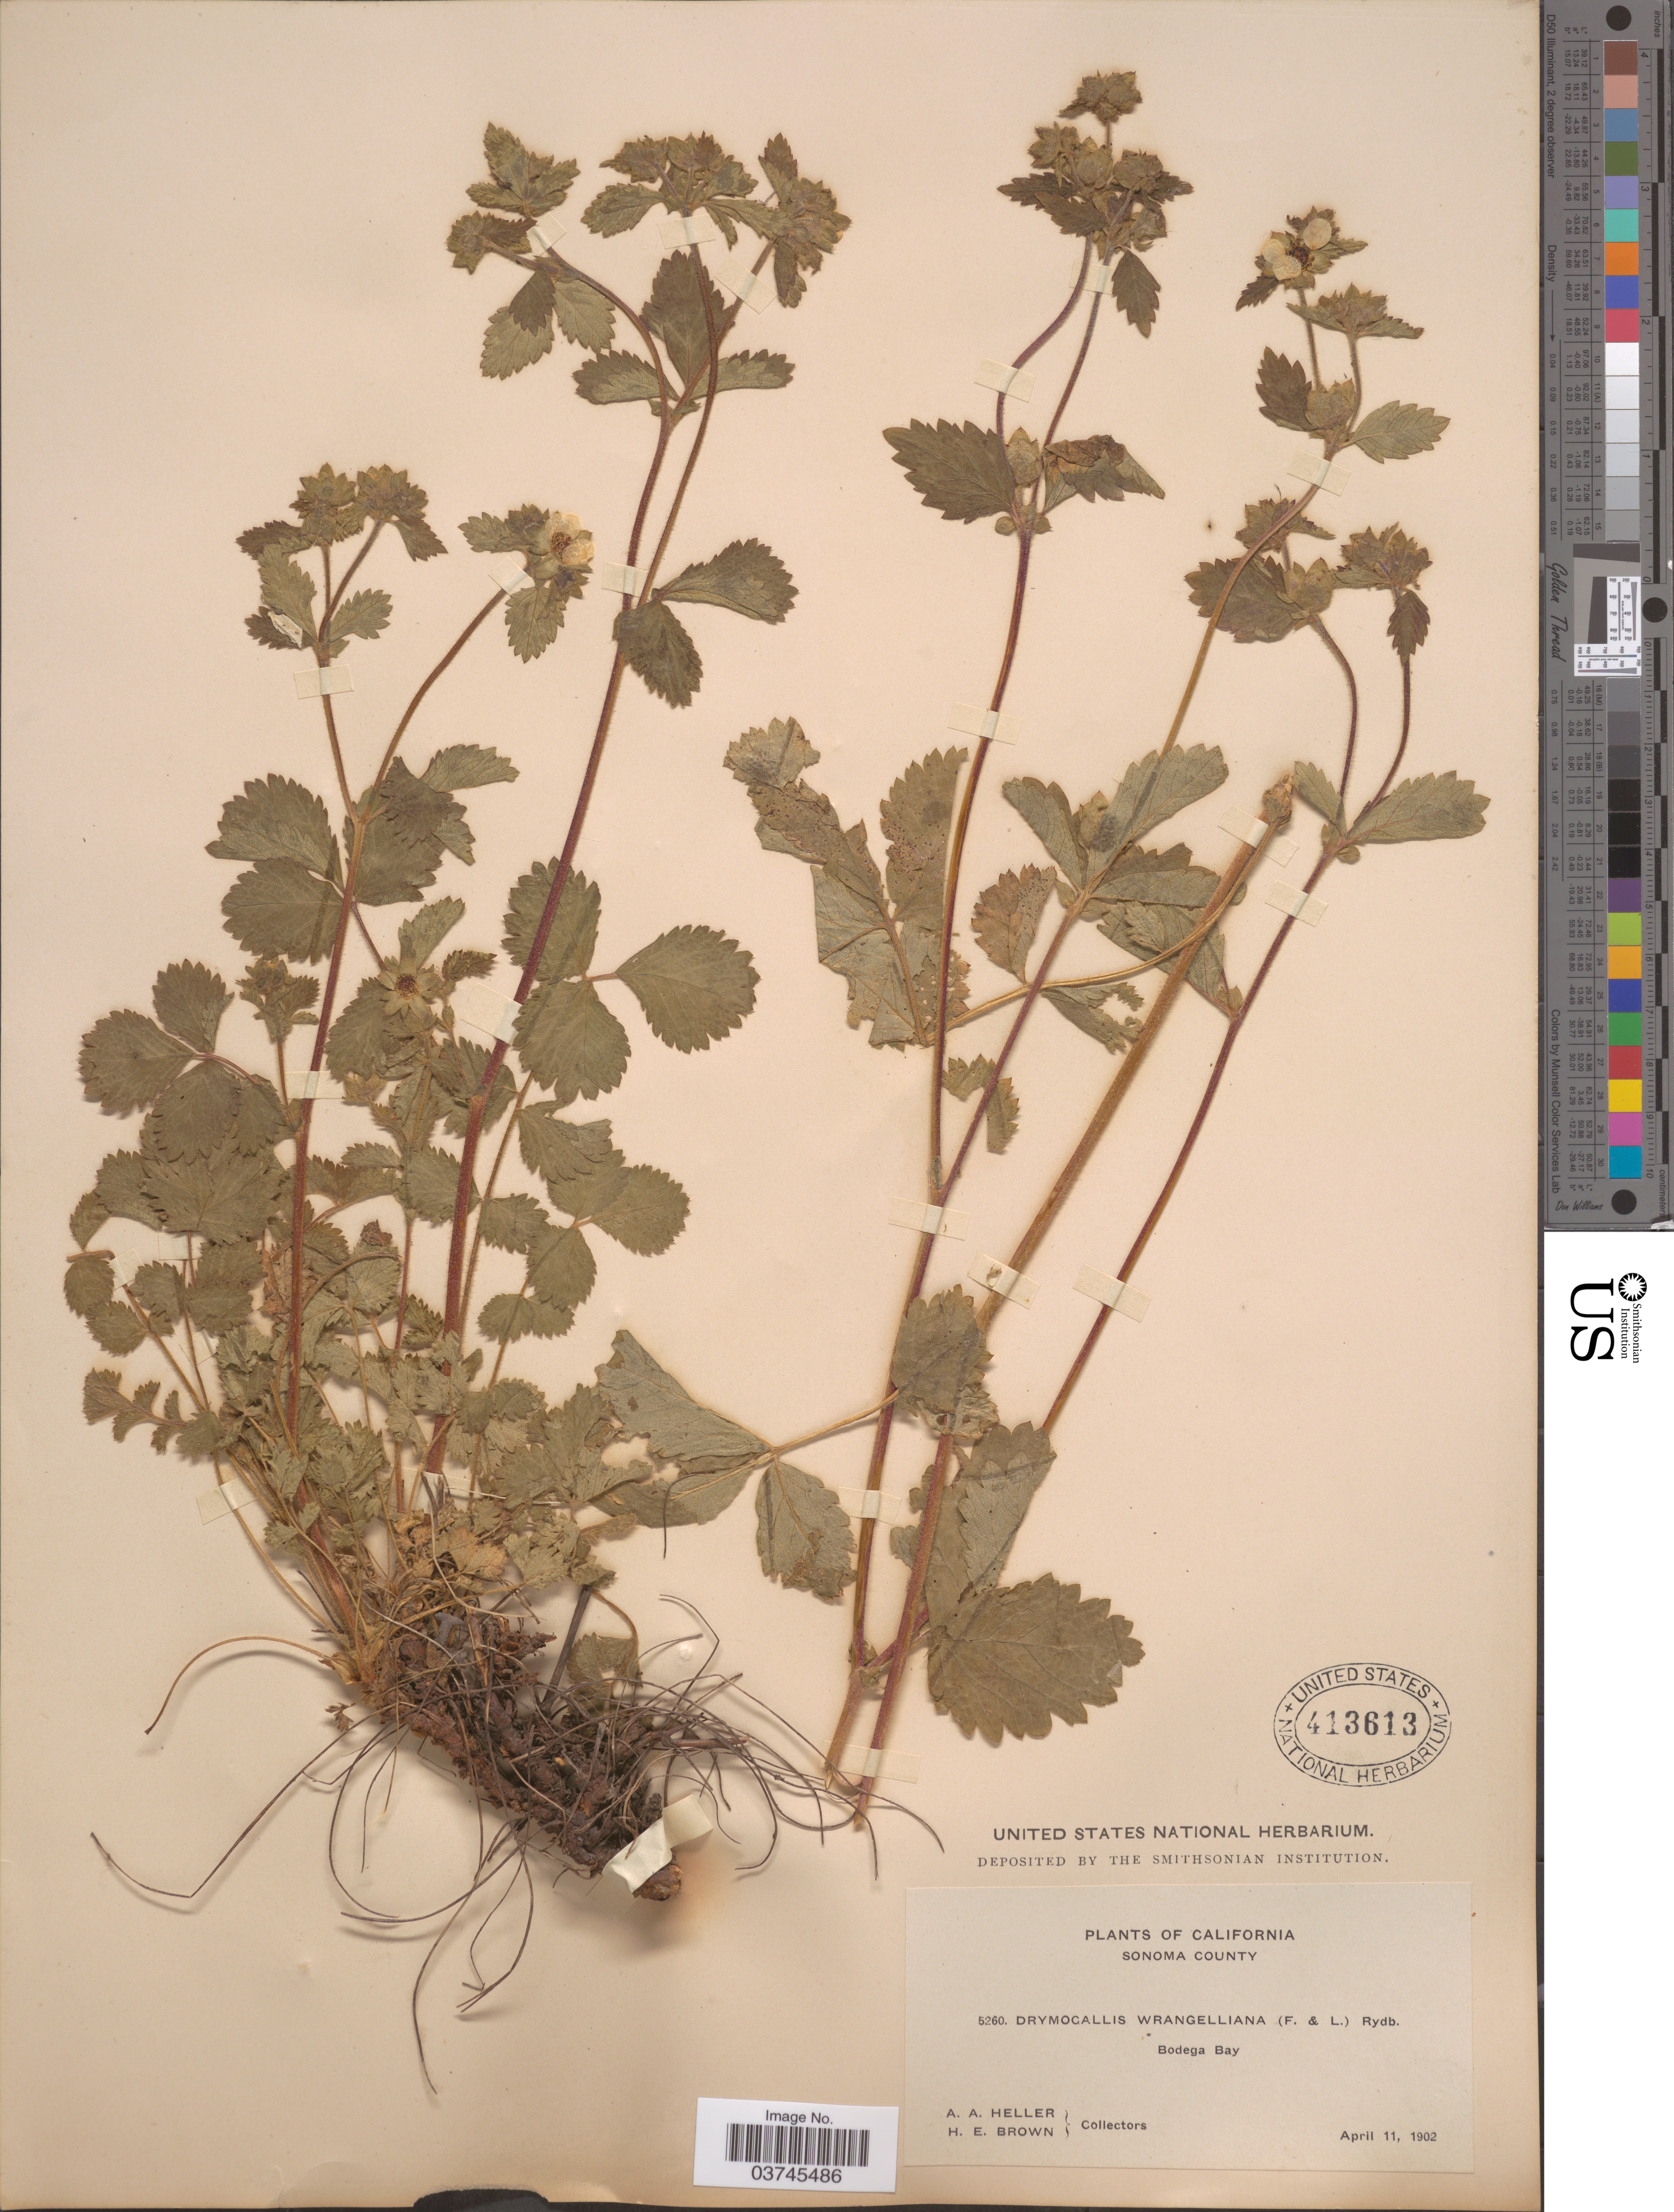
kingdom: Plantae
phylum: Tracheophyta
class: Magnoliopsida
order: Rosales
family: Rosaceae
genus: Drymocallis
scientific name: Drymocallis glandulosa var. wrangelliana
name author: (Greene) Ertter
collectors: A. A. Heller & H. E. Brown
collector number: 5260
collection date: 1902-04-11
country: United States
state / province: California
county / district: Sonoma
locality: Sonoma County. Bodega Bay.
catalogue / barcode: US 413613